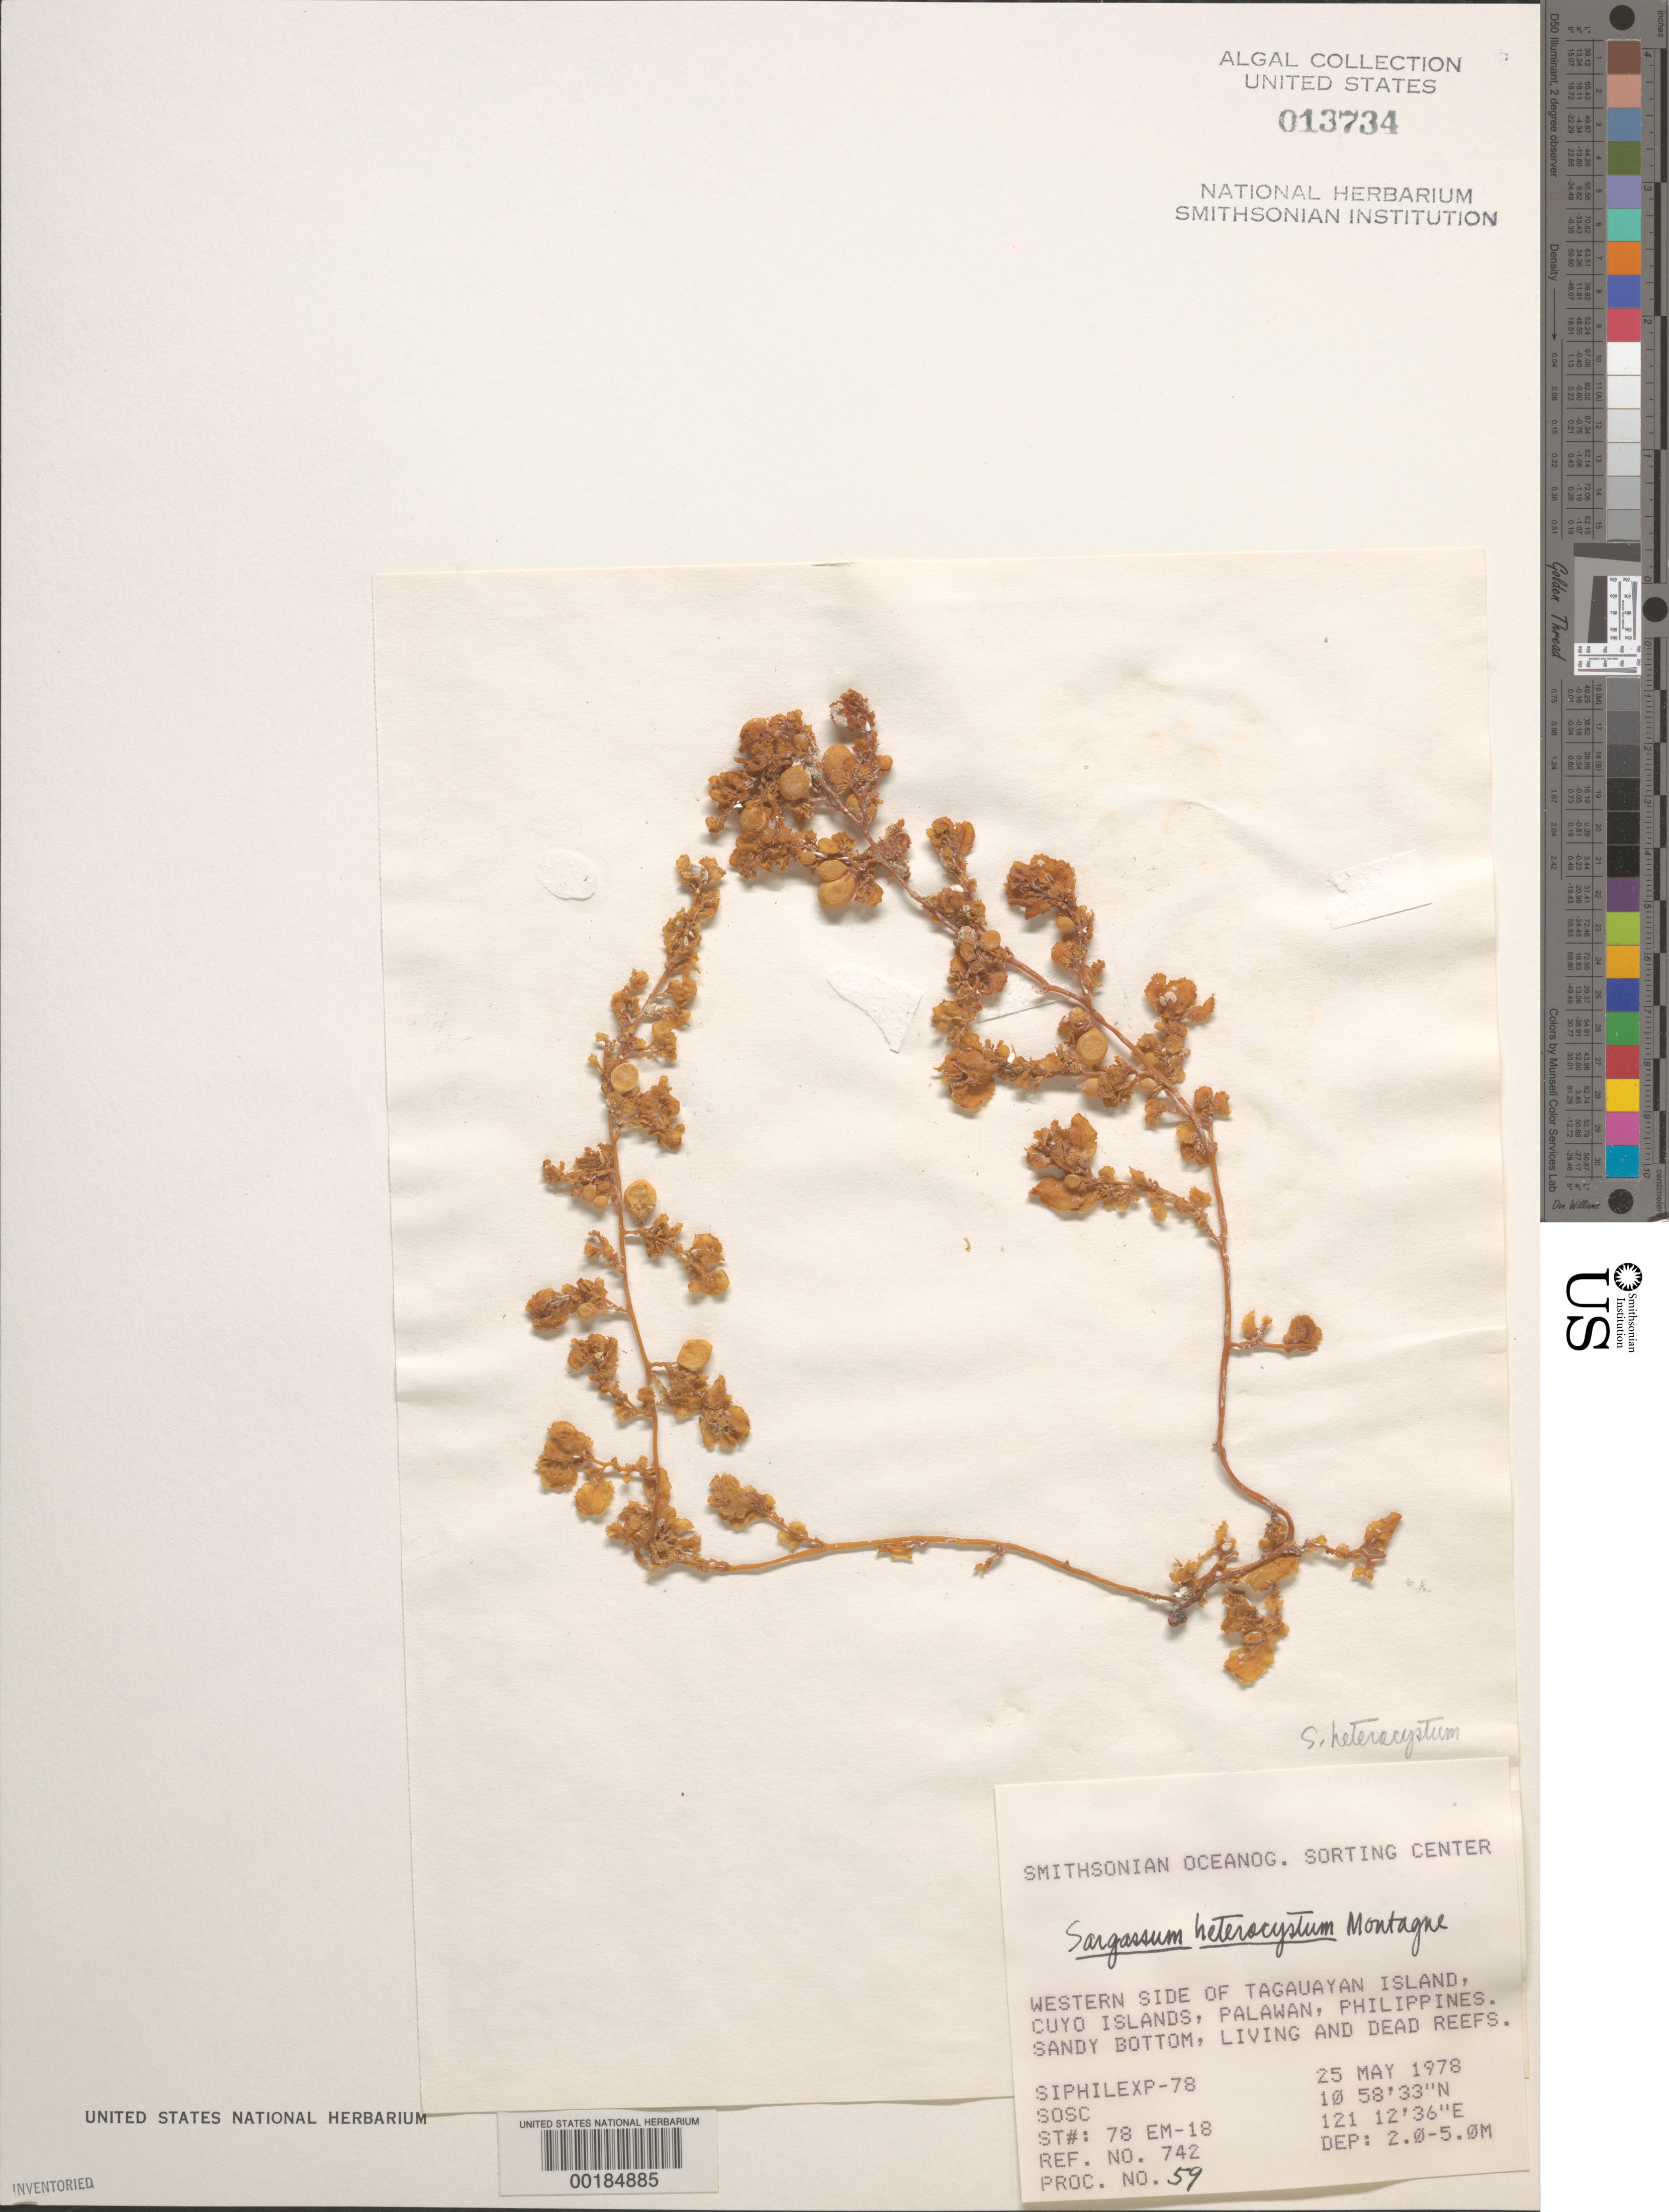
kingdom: Chromista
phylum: Ochrophyta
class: Phaeophyceae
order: Fucales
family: Sargassaceae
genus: Sargassum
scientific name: Sargassum aquifolium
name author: (Turner) C. Agardh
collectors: SOSC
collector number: Station 78 Em-18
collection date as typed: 25 May 1978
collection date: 1978-05-25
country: Philippines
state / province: Mimaropa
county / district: Palawan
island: Tagauayan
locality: Western side of island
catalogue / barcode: US 13734